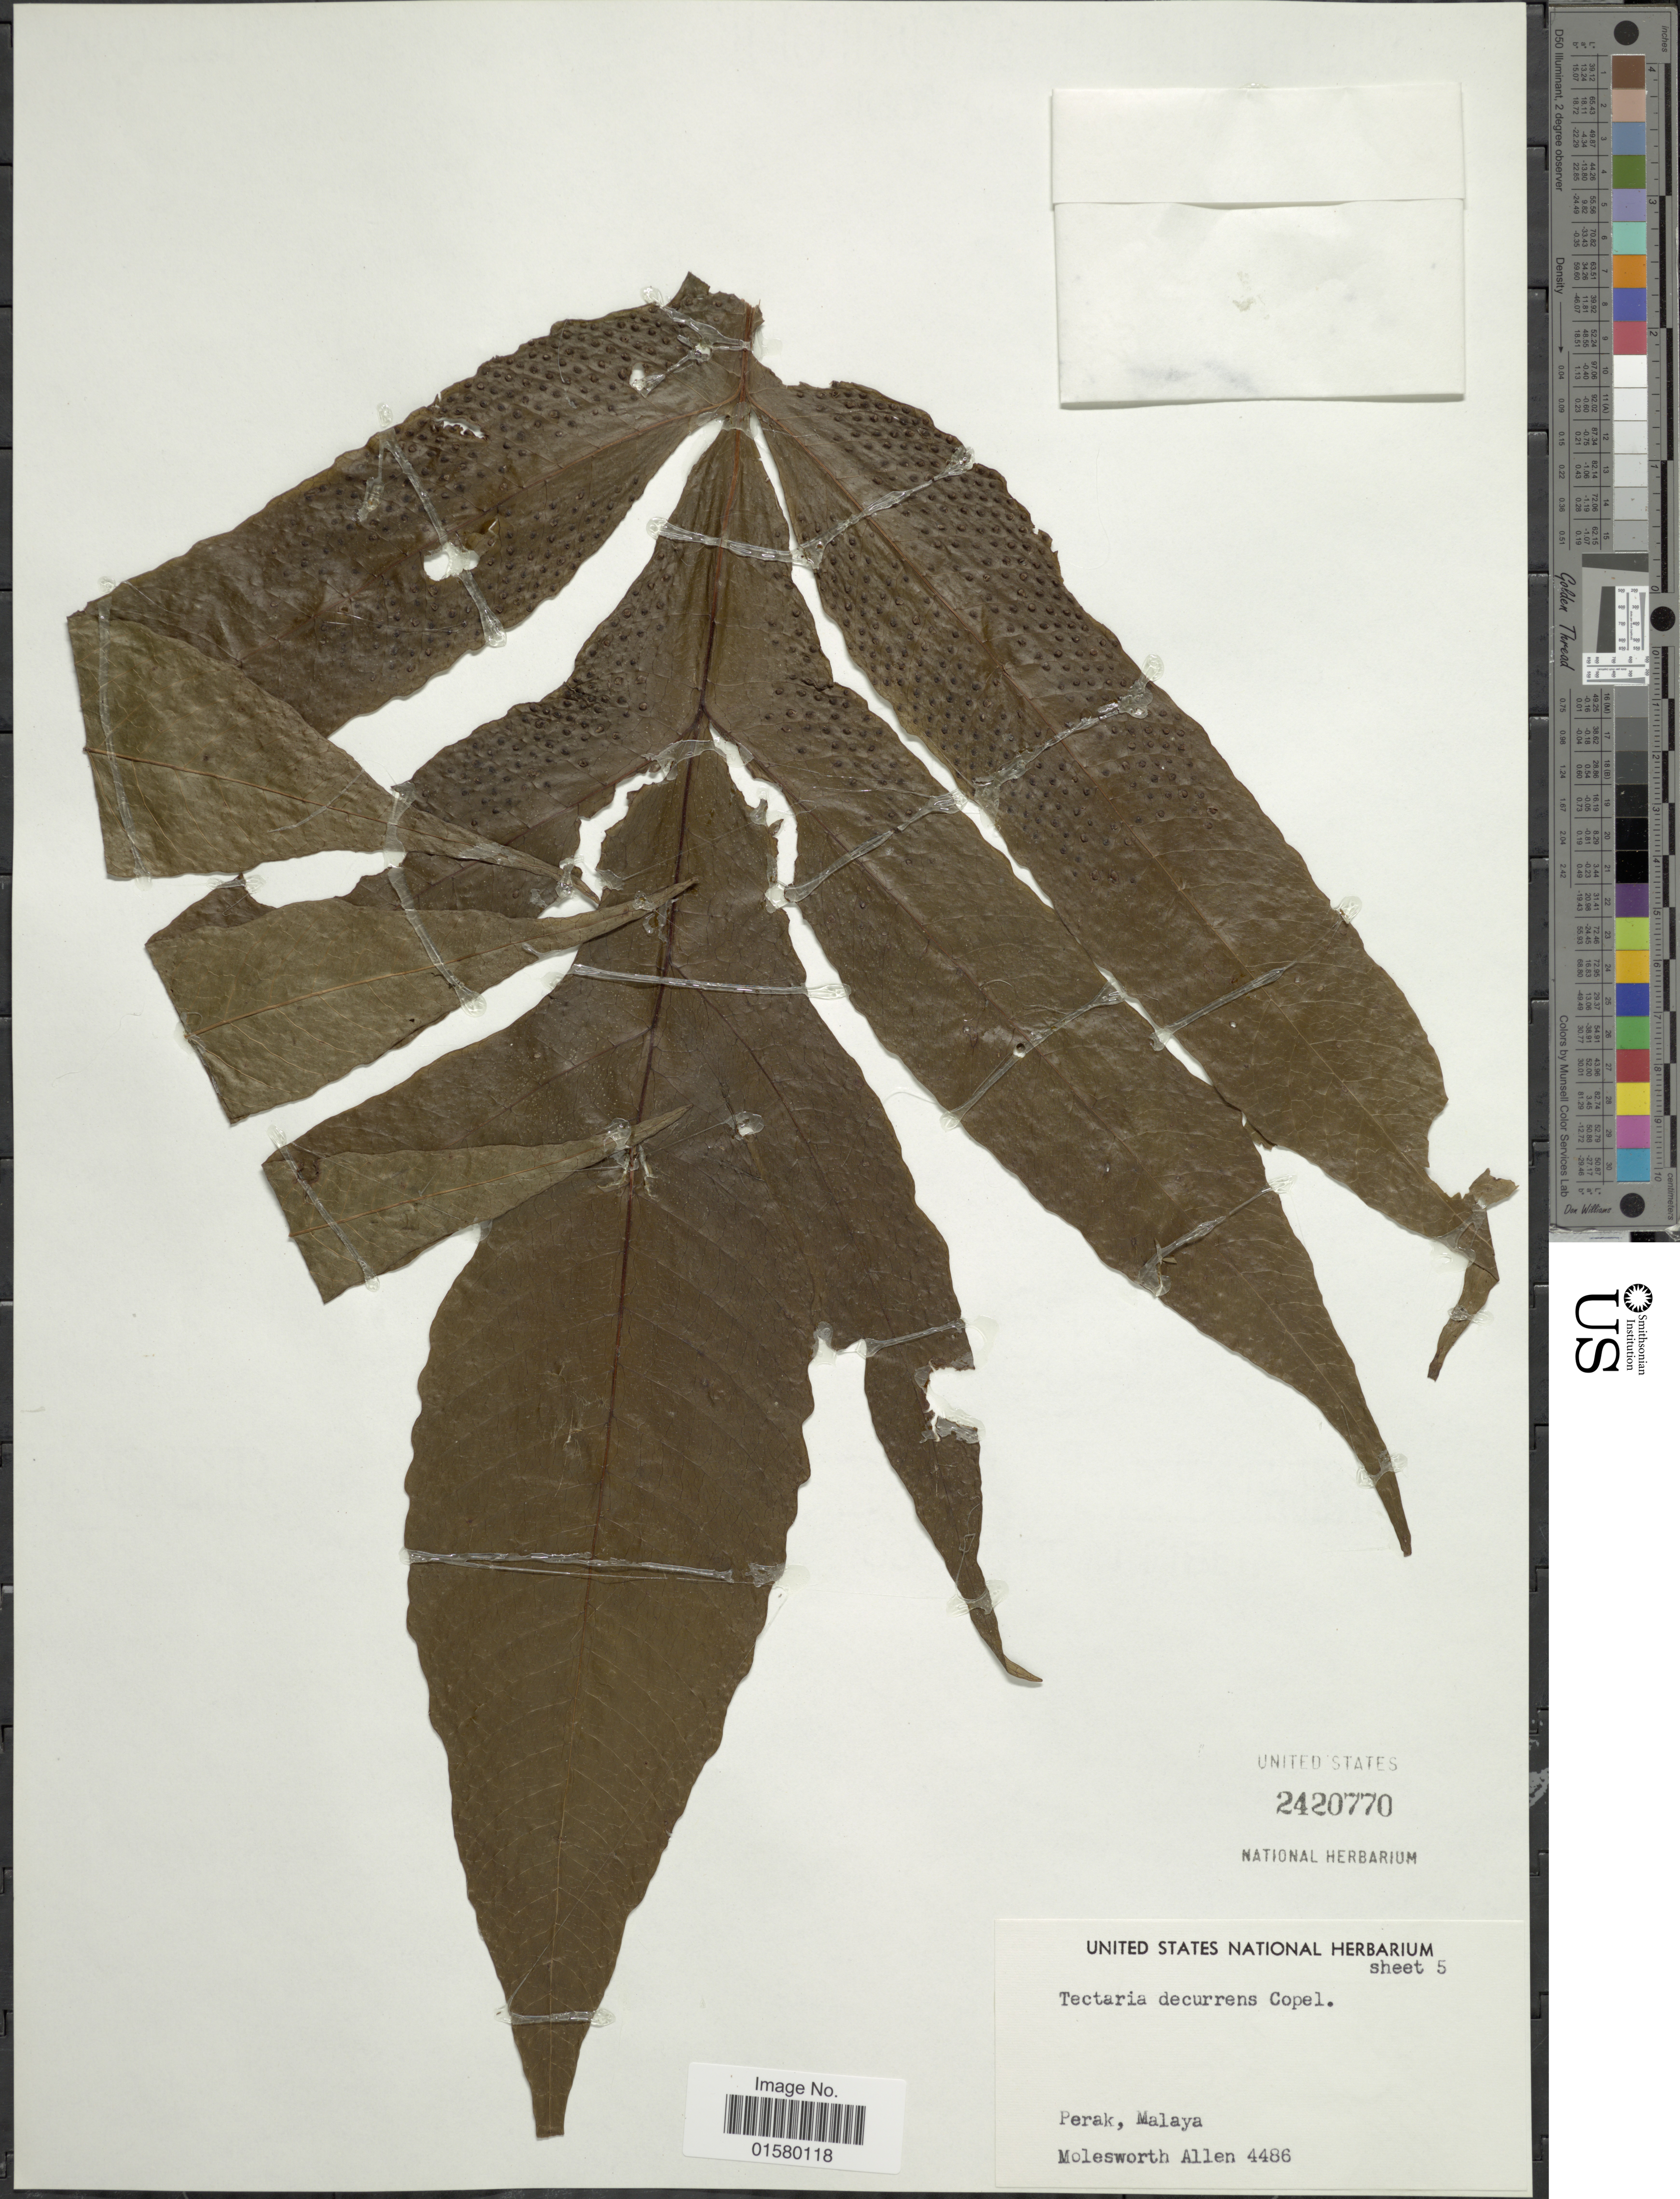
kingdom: Plantae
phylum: Tracheophyta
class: Polypodiopsida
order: Polypodiales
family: Tectariaceae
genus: Tectaria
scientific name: Tectaria decurrens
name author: (Presel.) Copel. in Elmer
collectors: B. E. G. Molesworth-Allen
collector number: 4486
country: Malaysia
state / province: Perak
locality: Perak, Malaya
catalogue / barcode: US 2420770